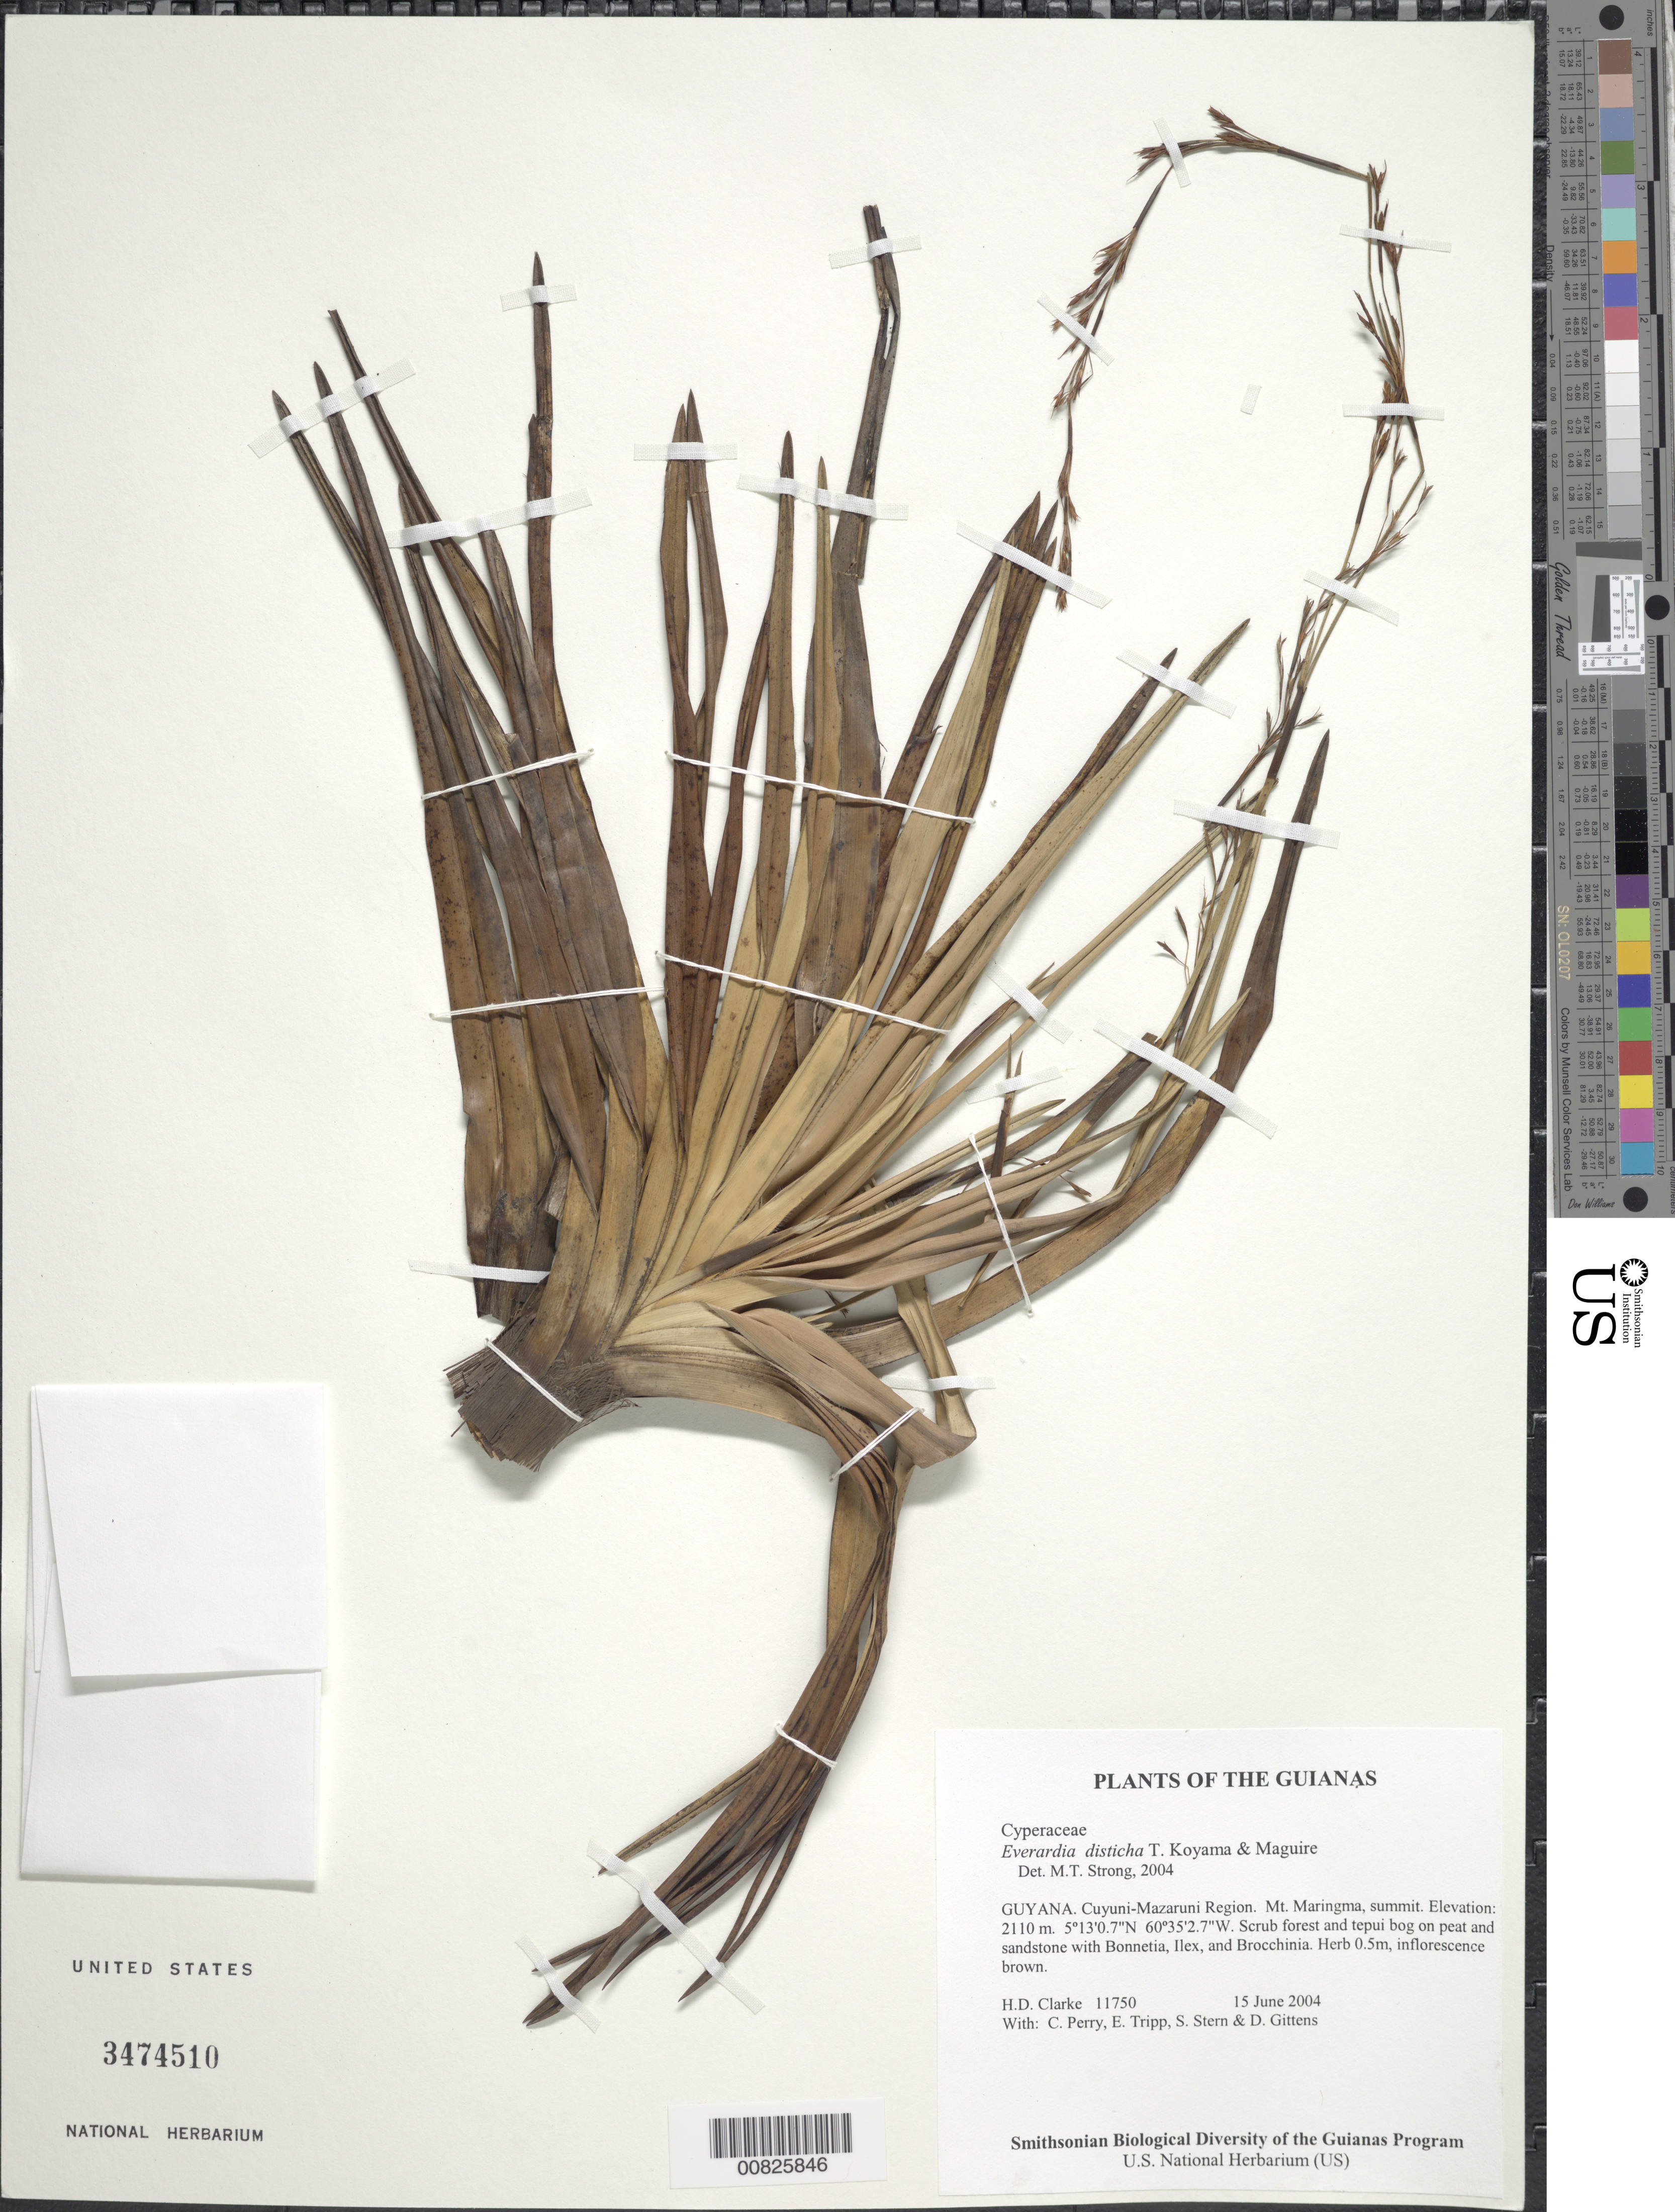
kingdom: Plantae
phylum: Tracheophyta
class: Liliopsida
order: Poales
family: Cyperaceae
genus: Cephalocarpus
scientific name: Cephalocarpus recurviglumis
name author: (T. Koyama & Maguire) S.M. Costa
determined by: Strong, Mark T., (BOT), Smithsonian Institution - National Museum of Natural History (UNITED STATES)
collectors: H. D. Clarke, C. Perry, E. Tripp, S. R. Stern & D. Gittens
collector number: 11750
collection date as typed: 15 June 2004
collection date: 2004-06-15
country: Guyana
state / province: Cuyuni-Mazaruni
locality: Mt. Maringma, summit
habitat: Scrub forest and tepui bog on peat and sandstone with Bonnetia, Ilex, and Brocchinia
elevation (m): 2110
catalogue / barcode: US 3474510